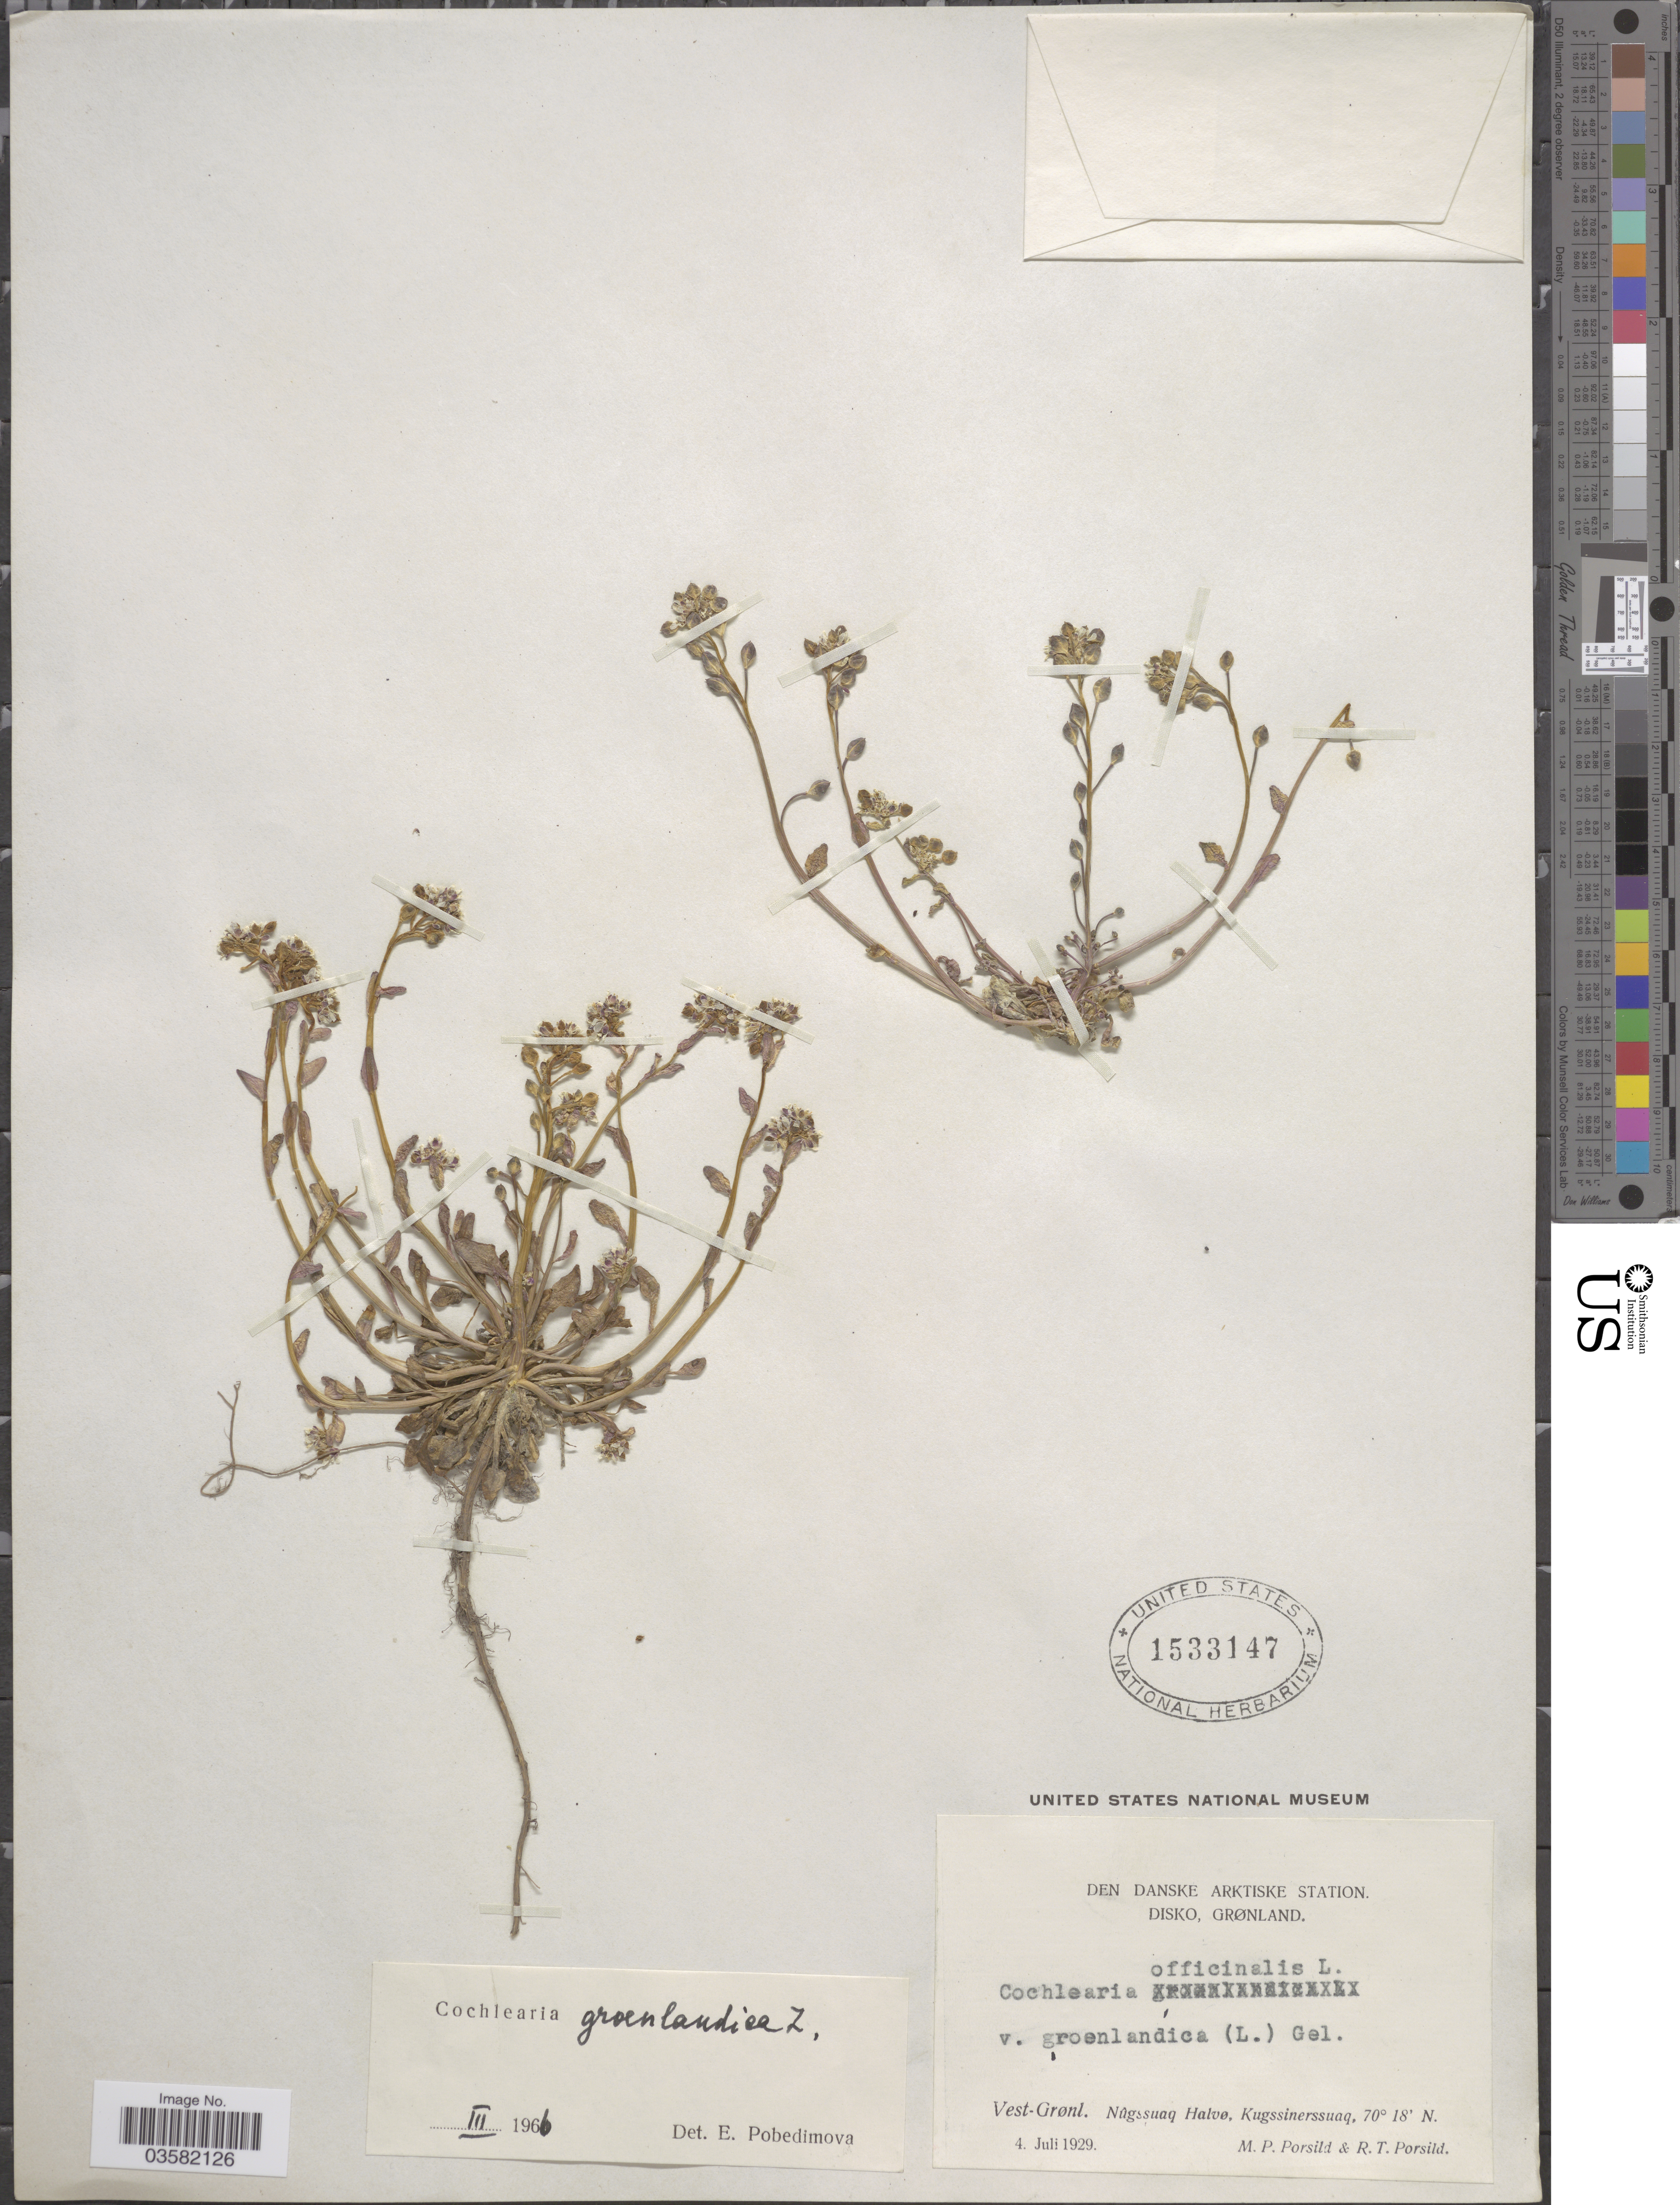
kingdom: Plantae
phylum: Tracheophyta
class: Magnoliopsida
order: Brassicales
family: Brassicaceae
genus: Cochlearia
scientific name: Cochlearia groenlandica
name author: L.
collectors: M. P. Porsild & R. T. Porsild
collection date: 1929-07-04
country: Greenland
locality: Den Danske Arktiske Station. Disko. Vest-Grønl. Nûgssuaq Halvø, Kugssinerssuaq.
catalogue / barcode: US 1533147